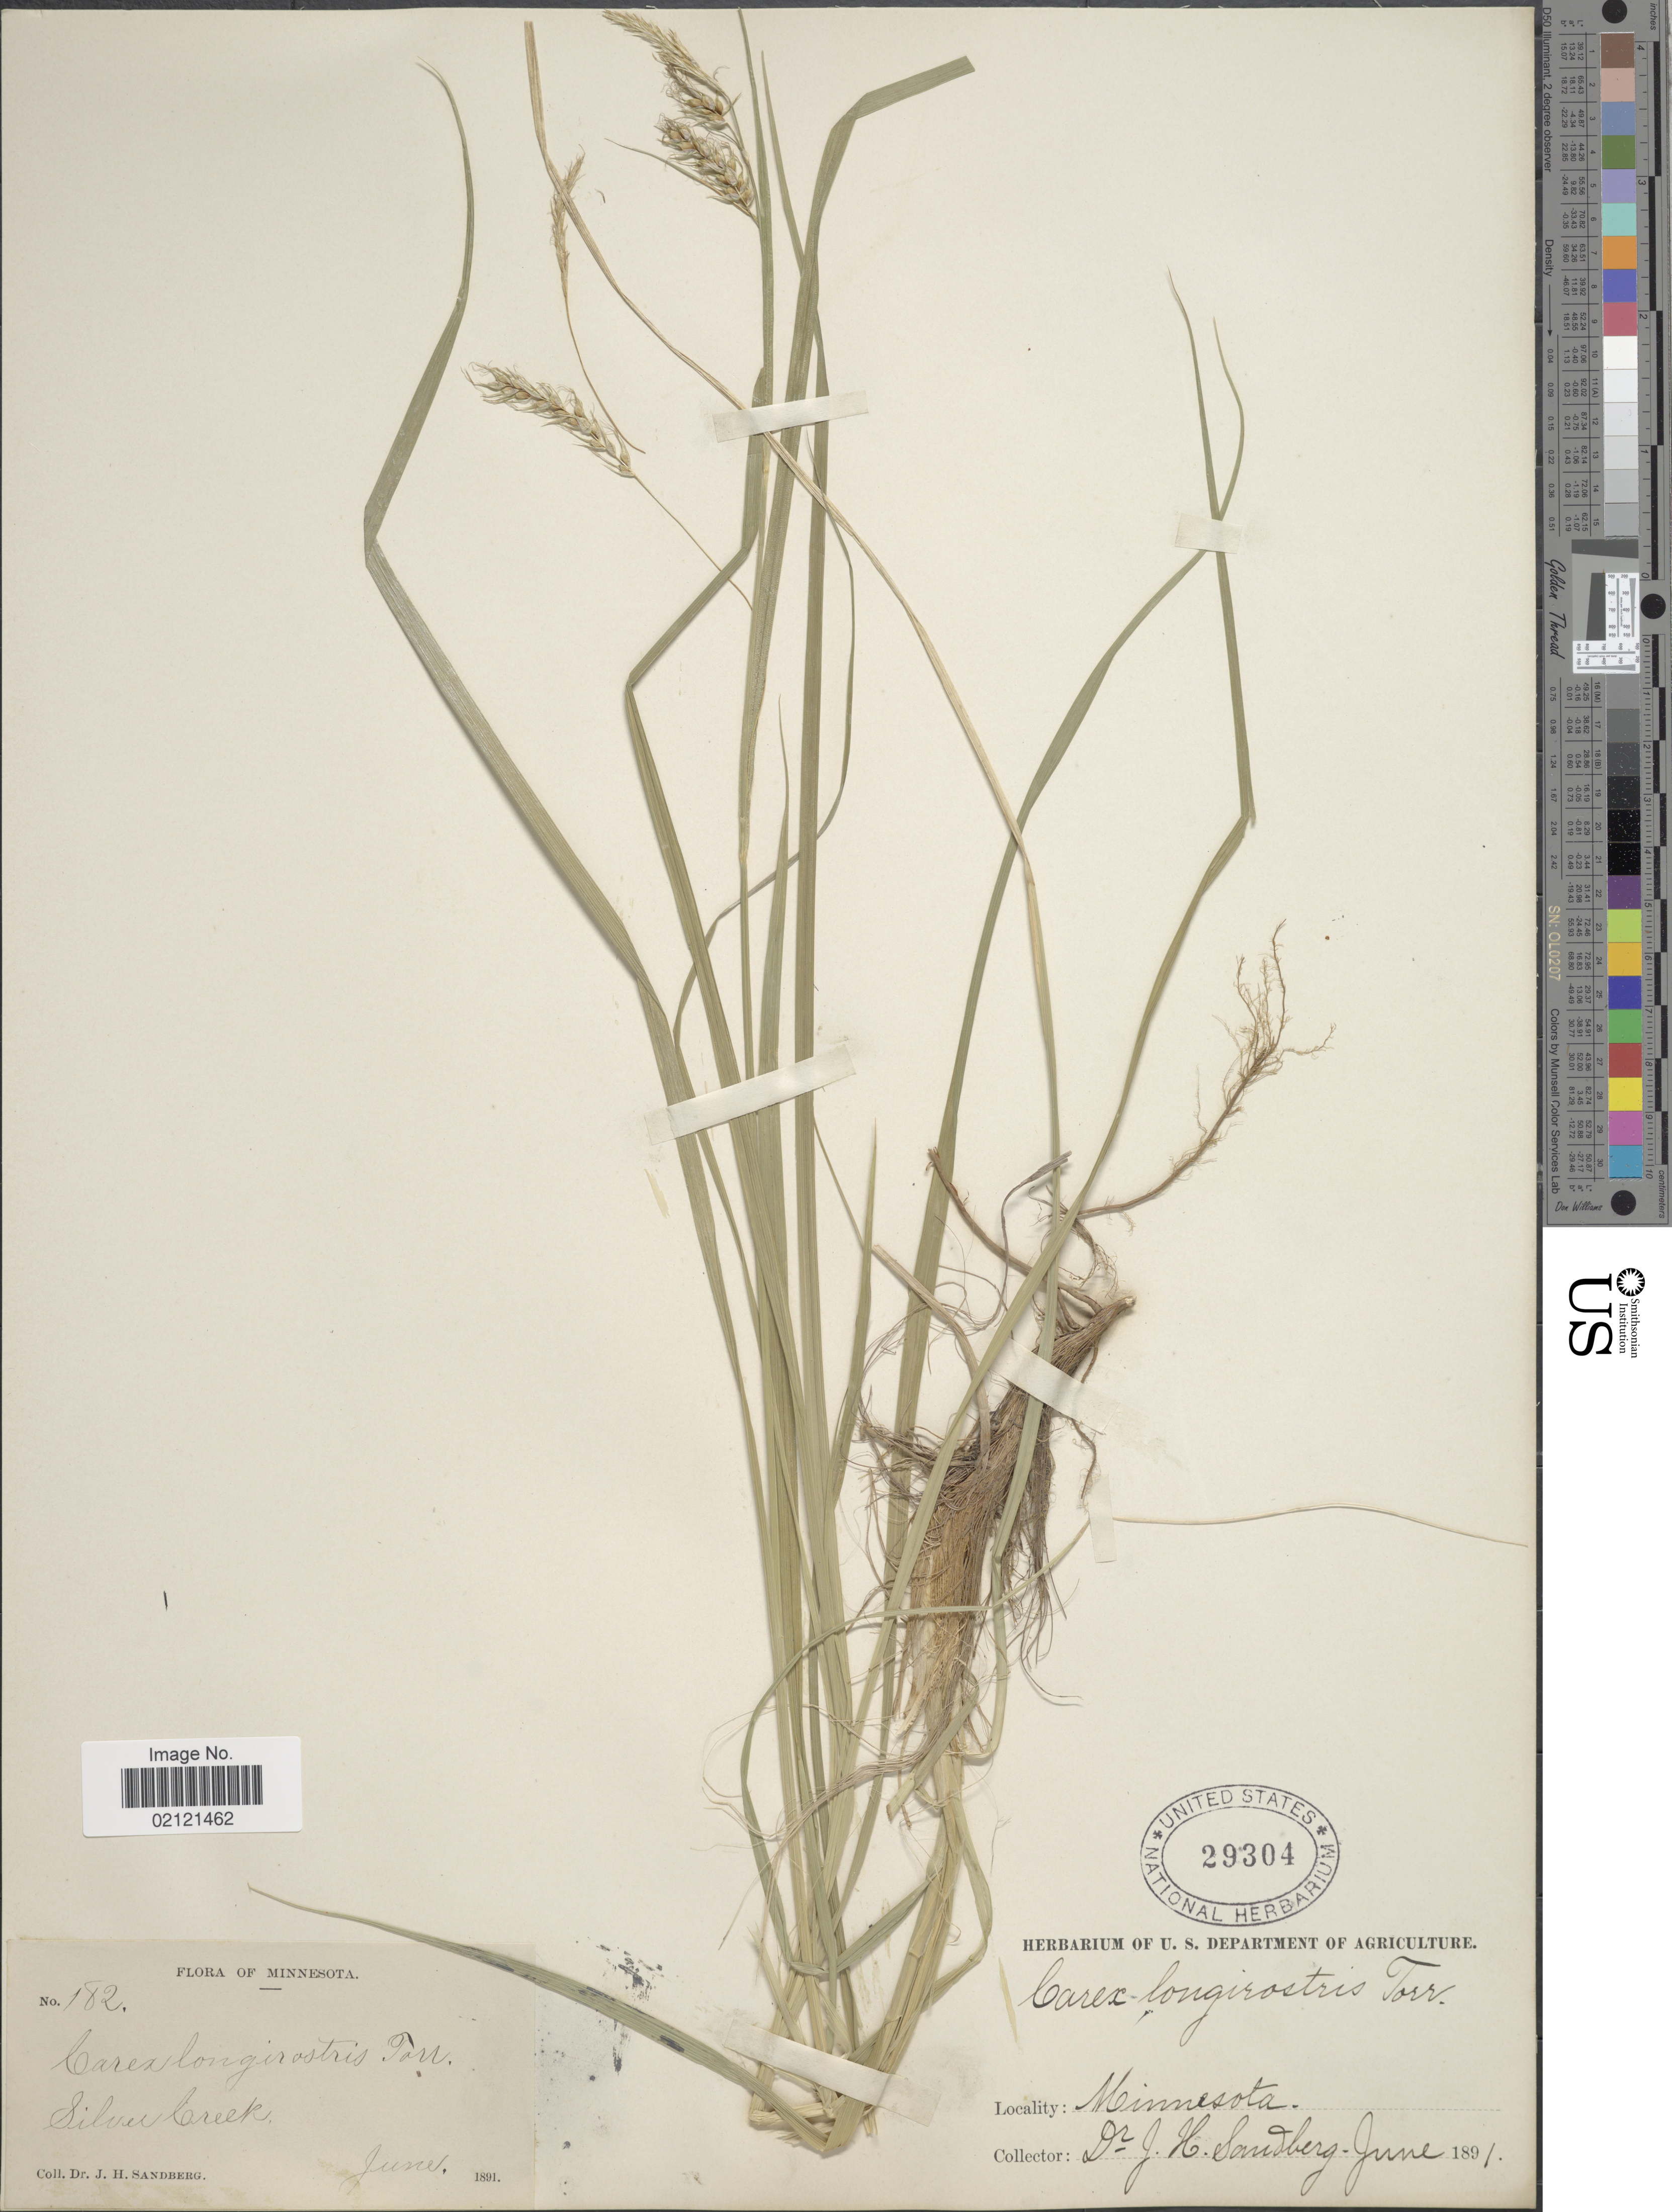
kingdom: Plantae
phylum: Tracheophyta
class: Liliopsida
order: Poales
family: Cyperaceae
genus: Carex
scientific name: Carex sprengelii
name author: Dewey ex Spreng.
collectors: J. H. Sandberg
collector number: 182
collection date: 1891-06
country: United States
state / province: Minnesota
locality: Silver Creek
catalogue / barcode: US 29304